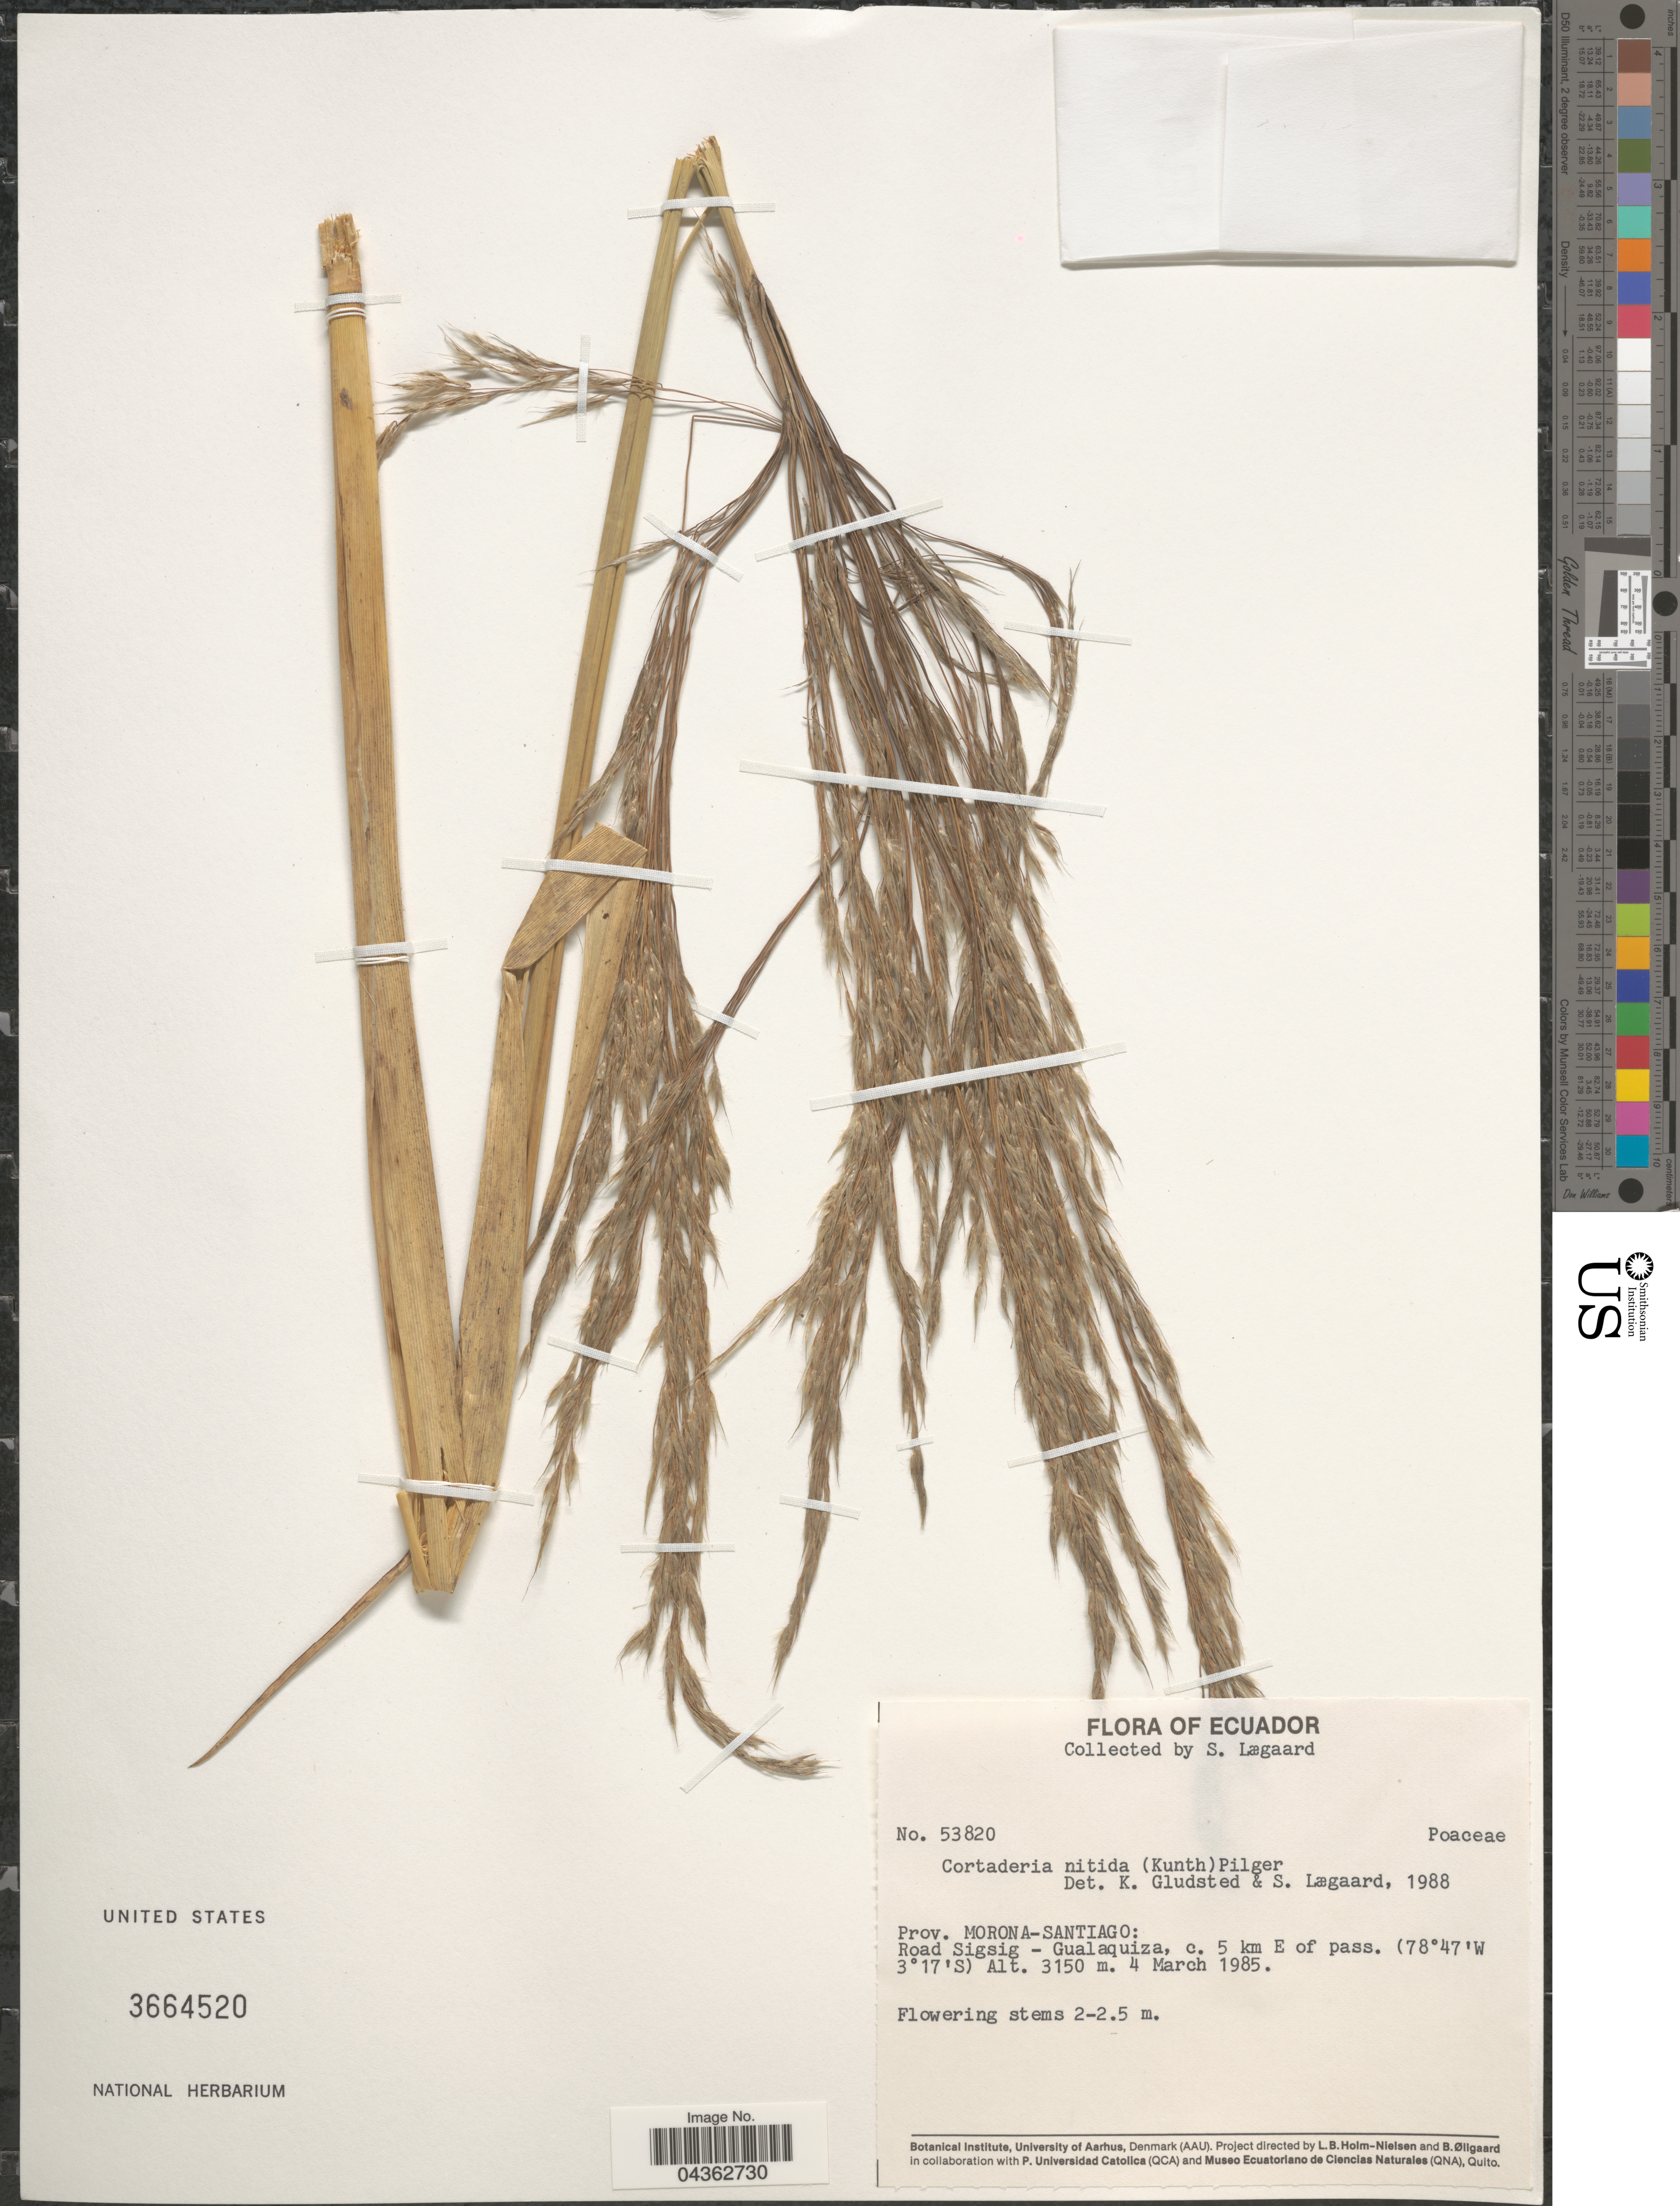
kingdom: Plantae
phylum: Tracheophyta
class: Liliopsida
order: Poales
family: Poaceae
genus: Cortaderia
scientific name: Cortaderia nitida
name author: (Kunth) Pilg.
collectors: S. Lægaard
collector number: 53820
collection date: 1985-03-04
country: Ecuador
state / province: Morona-Santiago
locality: Road Sigsig - Gualaquiza, c. 5 km E of pass.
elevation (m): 3150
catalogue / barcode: US 3664520